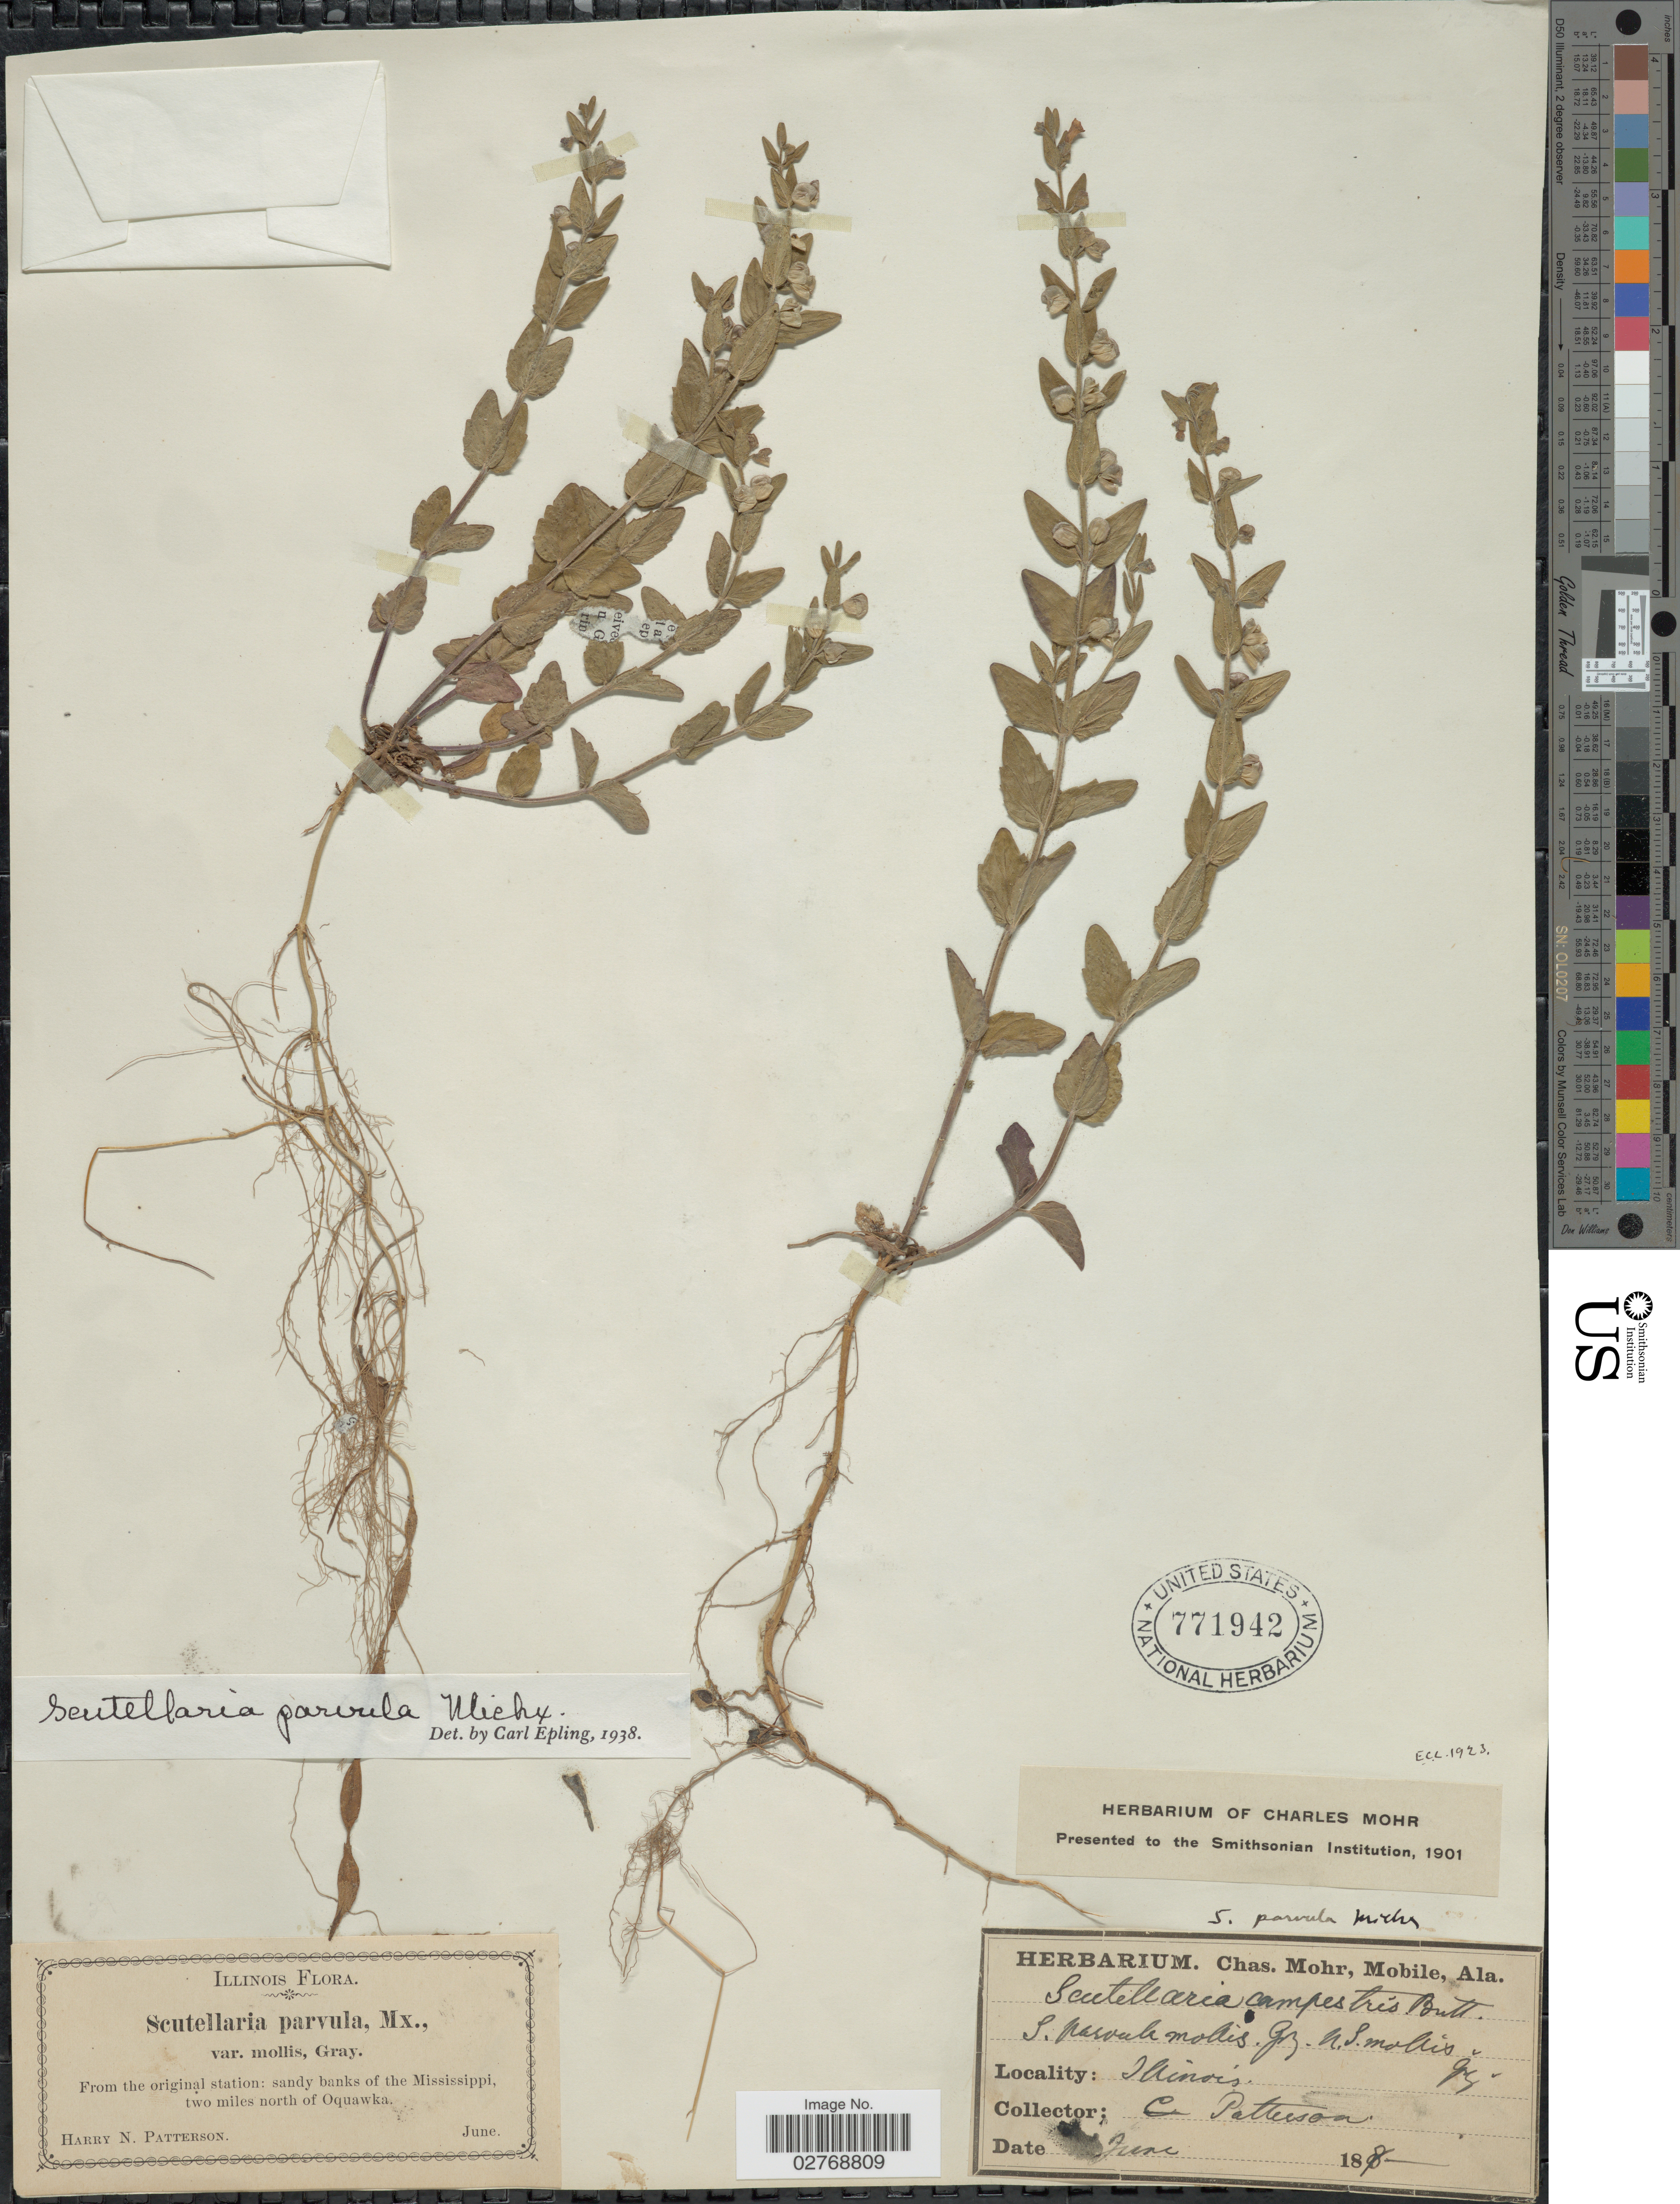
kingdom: Plantae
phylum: Tracheophyta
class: Magnoliopsida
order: Lamiales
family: Lamiaceae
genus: Scutellaria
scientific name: Scutellaria parvula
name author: Michx.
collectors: H. N. Patterson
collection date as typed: ! June 187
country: United States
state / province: Illinois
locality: From the original station: sandy banks of the Mississippi, two miles north of Oquawka.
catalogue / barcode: US 771942